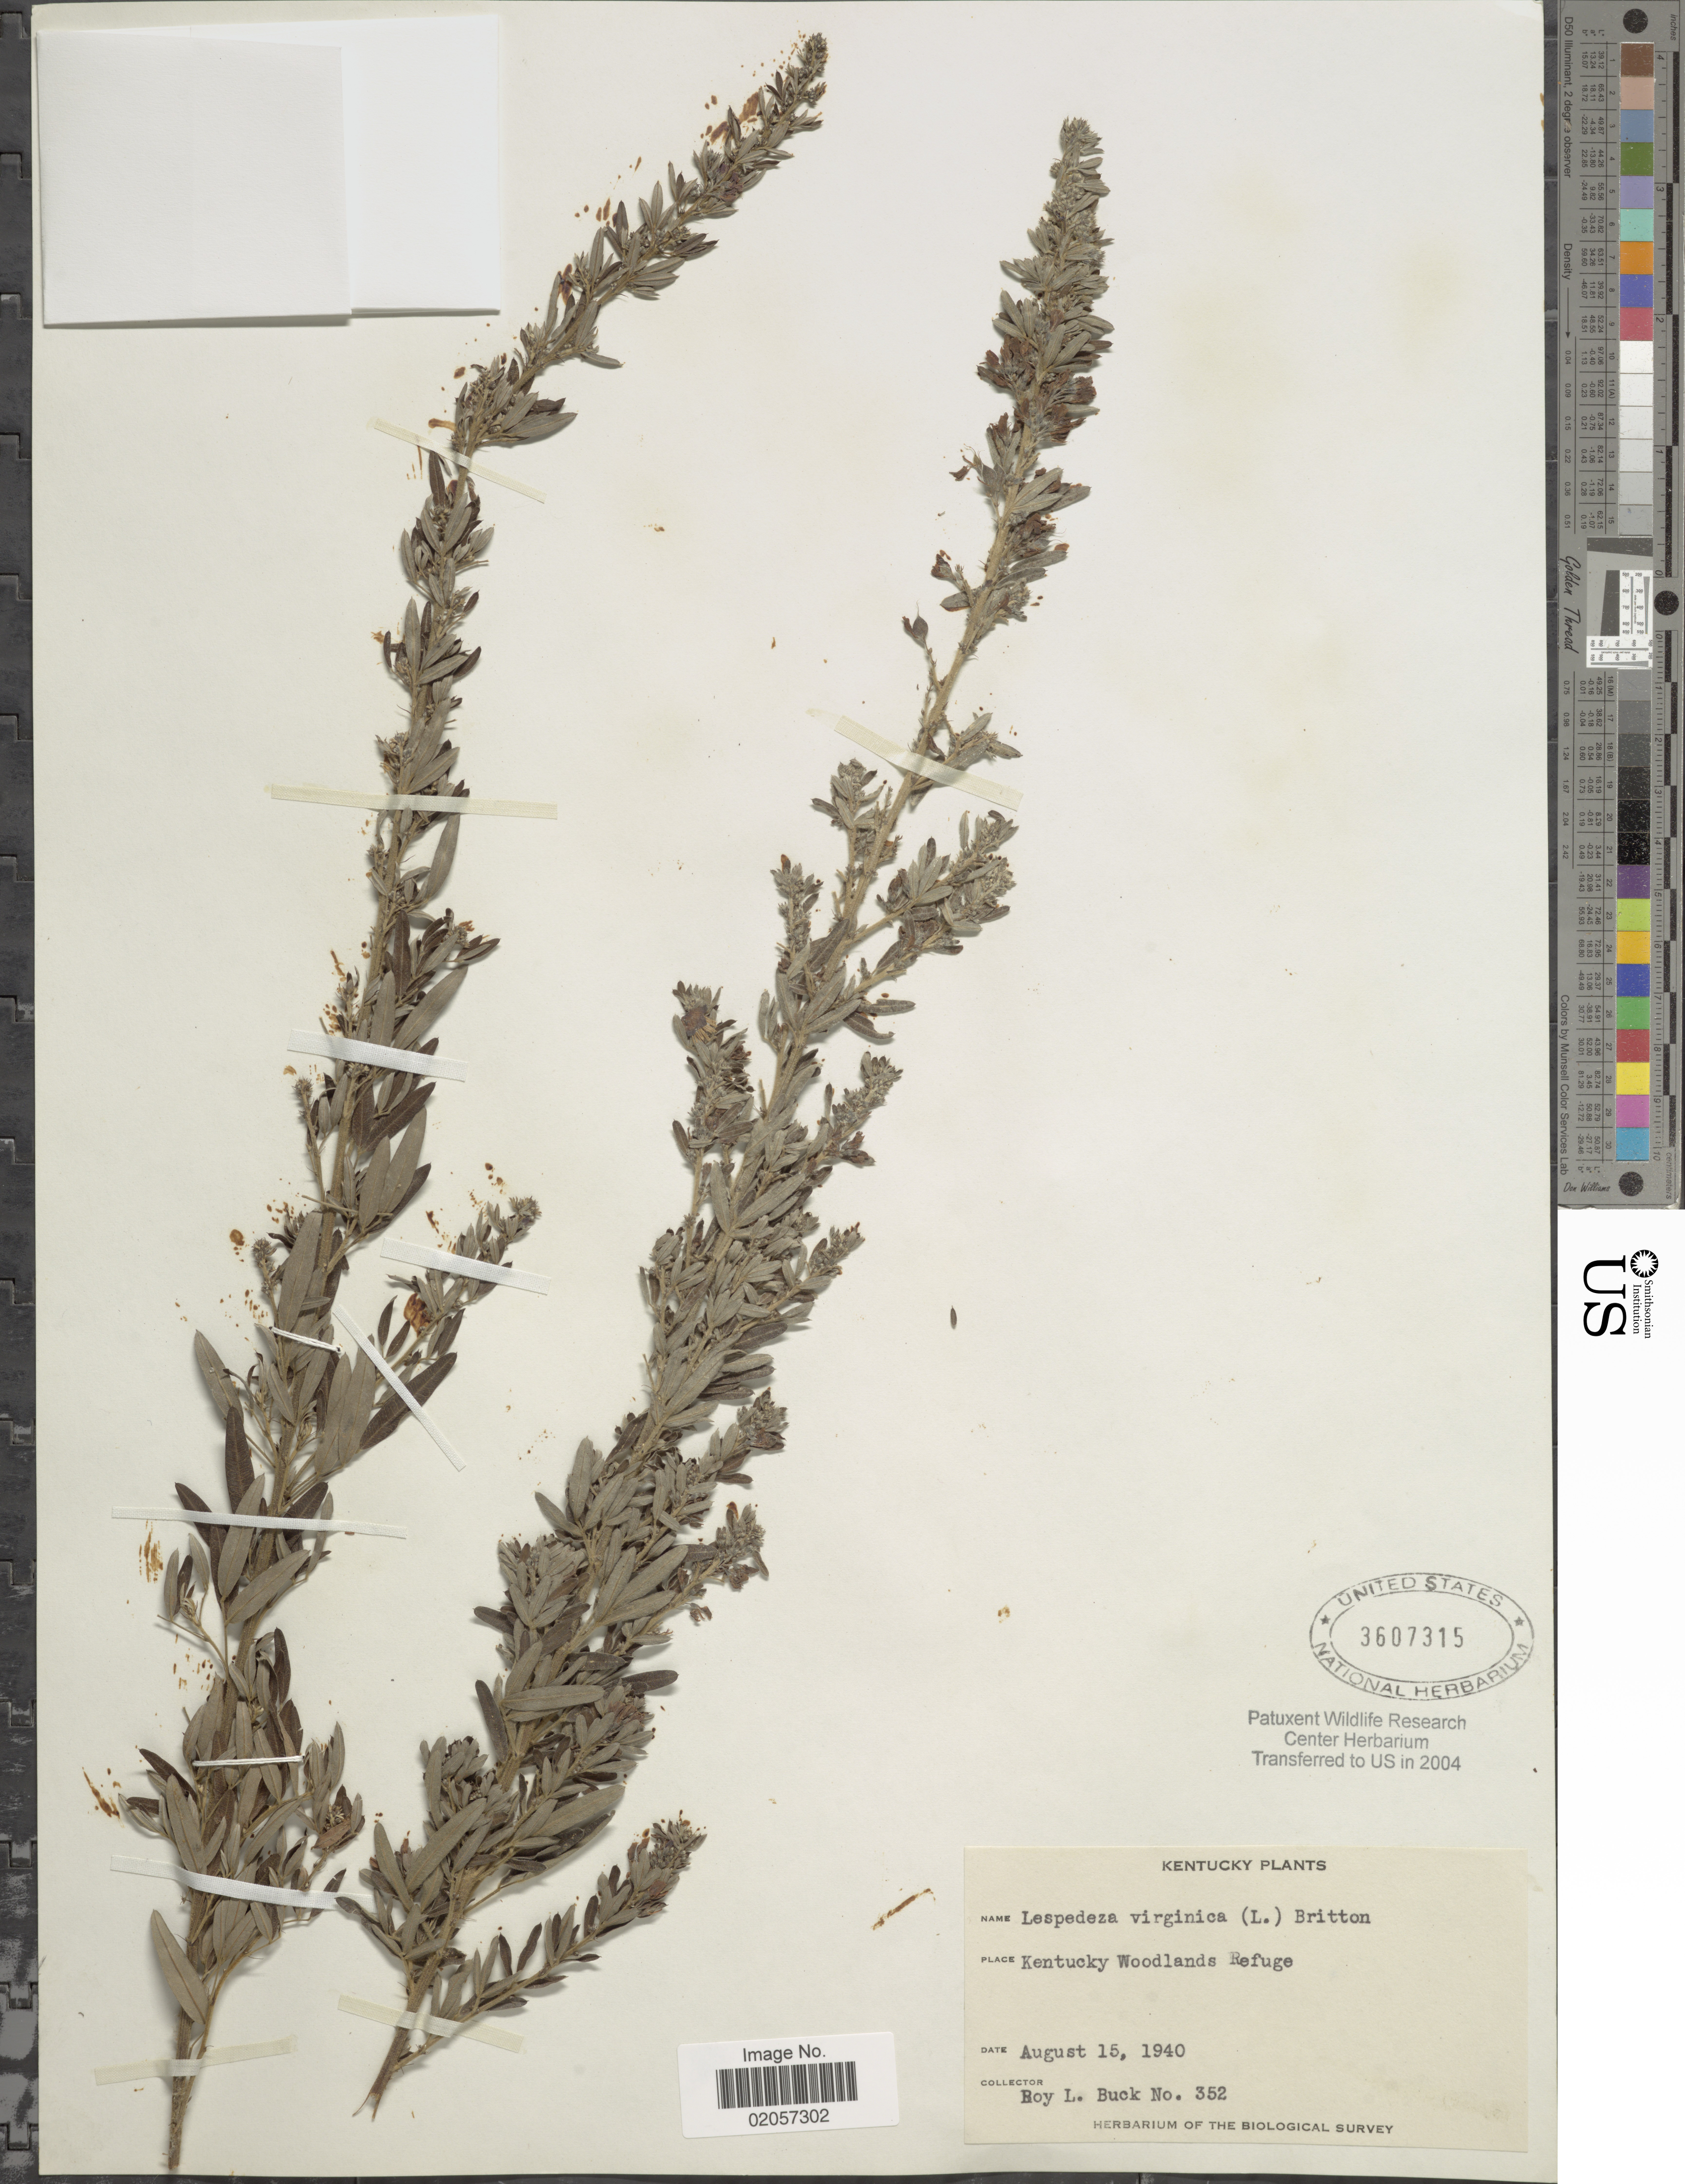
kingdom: Plantae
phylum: Tracheophyta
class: Magnoliopsida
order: Fabales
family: Fabaceae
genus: Lespedeza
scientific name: Lespedeza virginica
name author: (L.) Britton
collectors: B. Buck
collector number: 352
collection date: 1940-08-15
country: United States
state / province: Kentucky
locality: Kentucky, Kentucky Woodlands Refuge.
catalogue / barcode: US 3607315